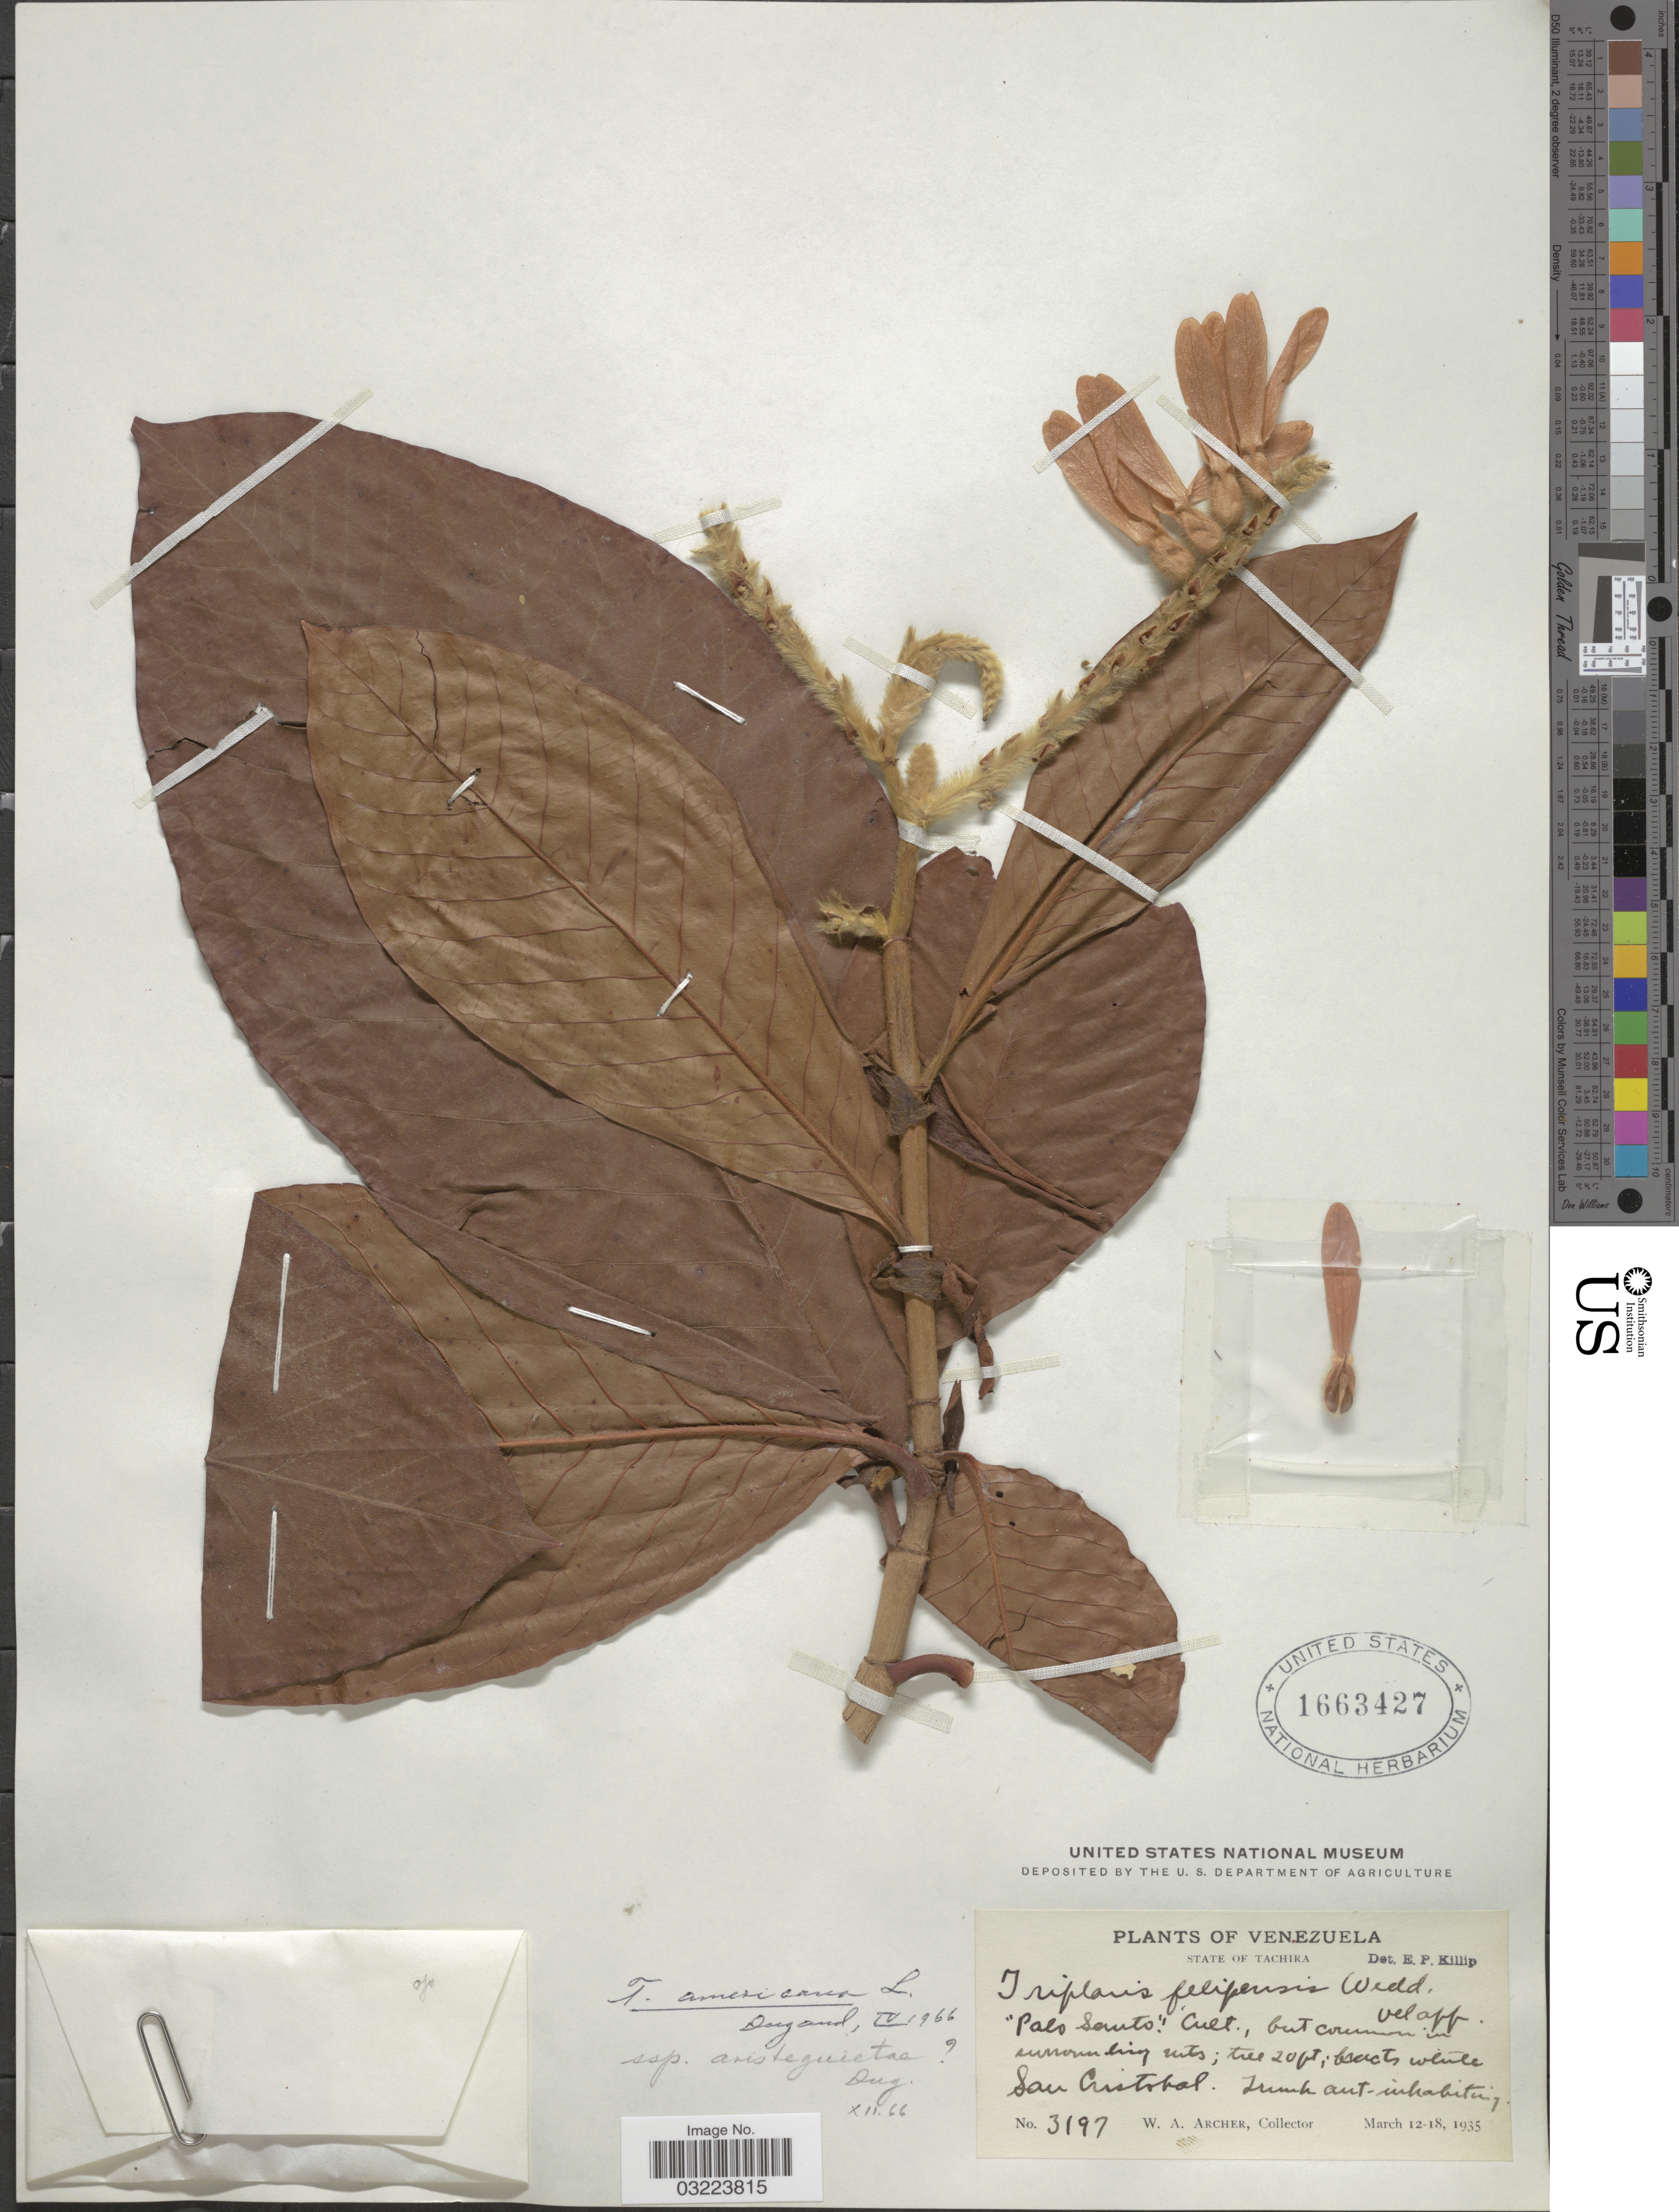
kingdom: Plantae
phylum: Tracheophyta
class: Magnoliopsida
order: Caryophyllales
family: Polygonaceae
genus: Triplaris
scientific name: Triplaris americana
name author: L.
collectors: W. Archer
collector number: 3197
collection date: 1935-03-12/1935-03-18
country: Venezuela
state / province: Tachira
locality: San Cristobal.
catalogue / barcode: US 1663427